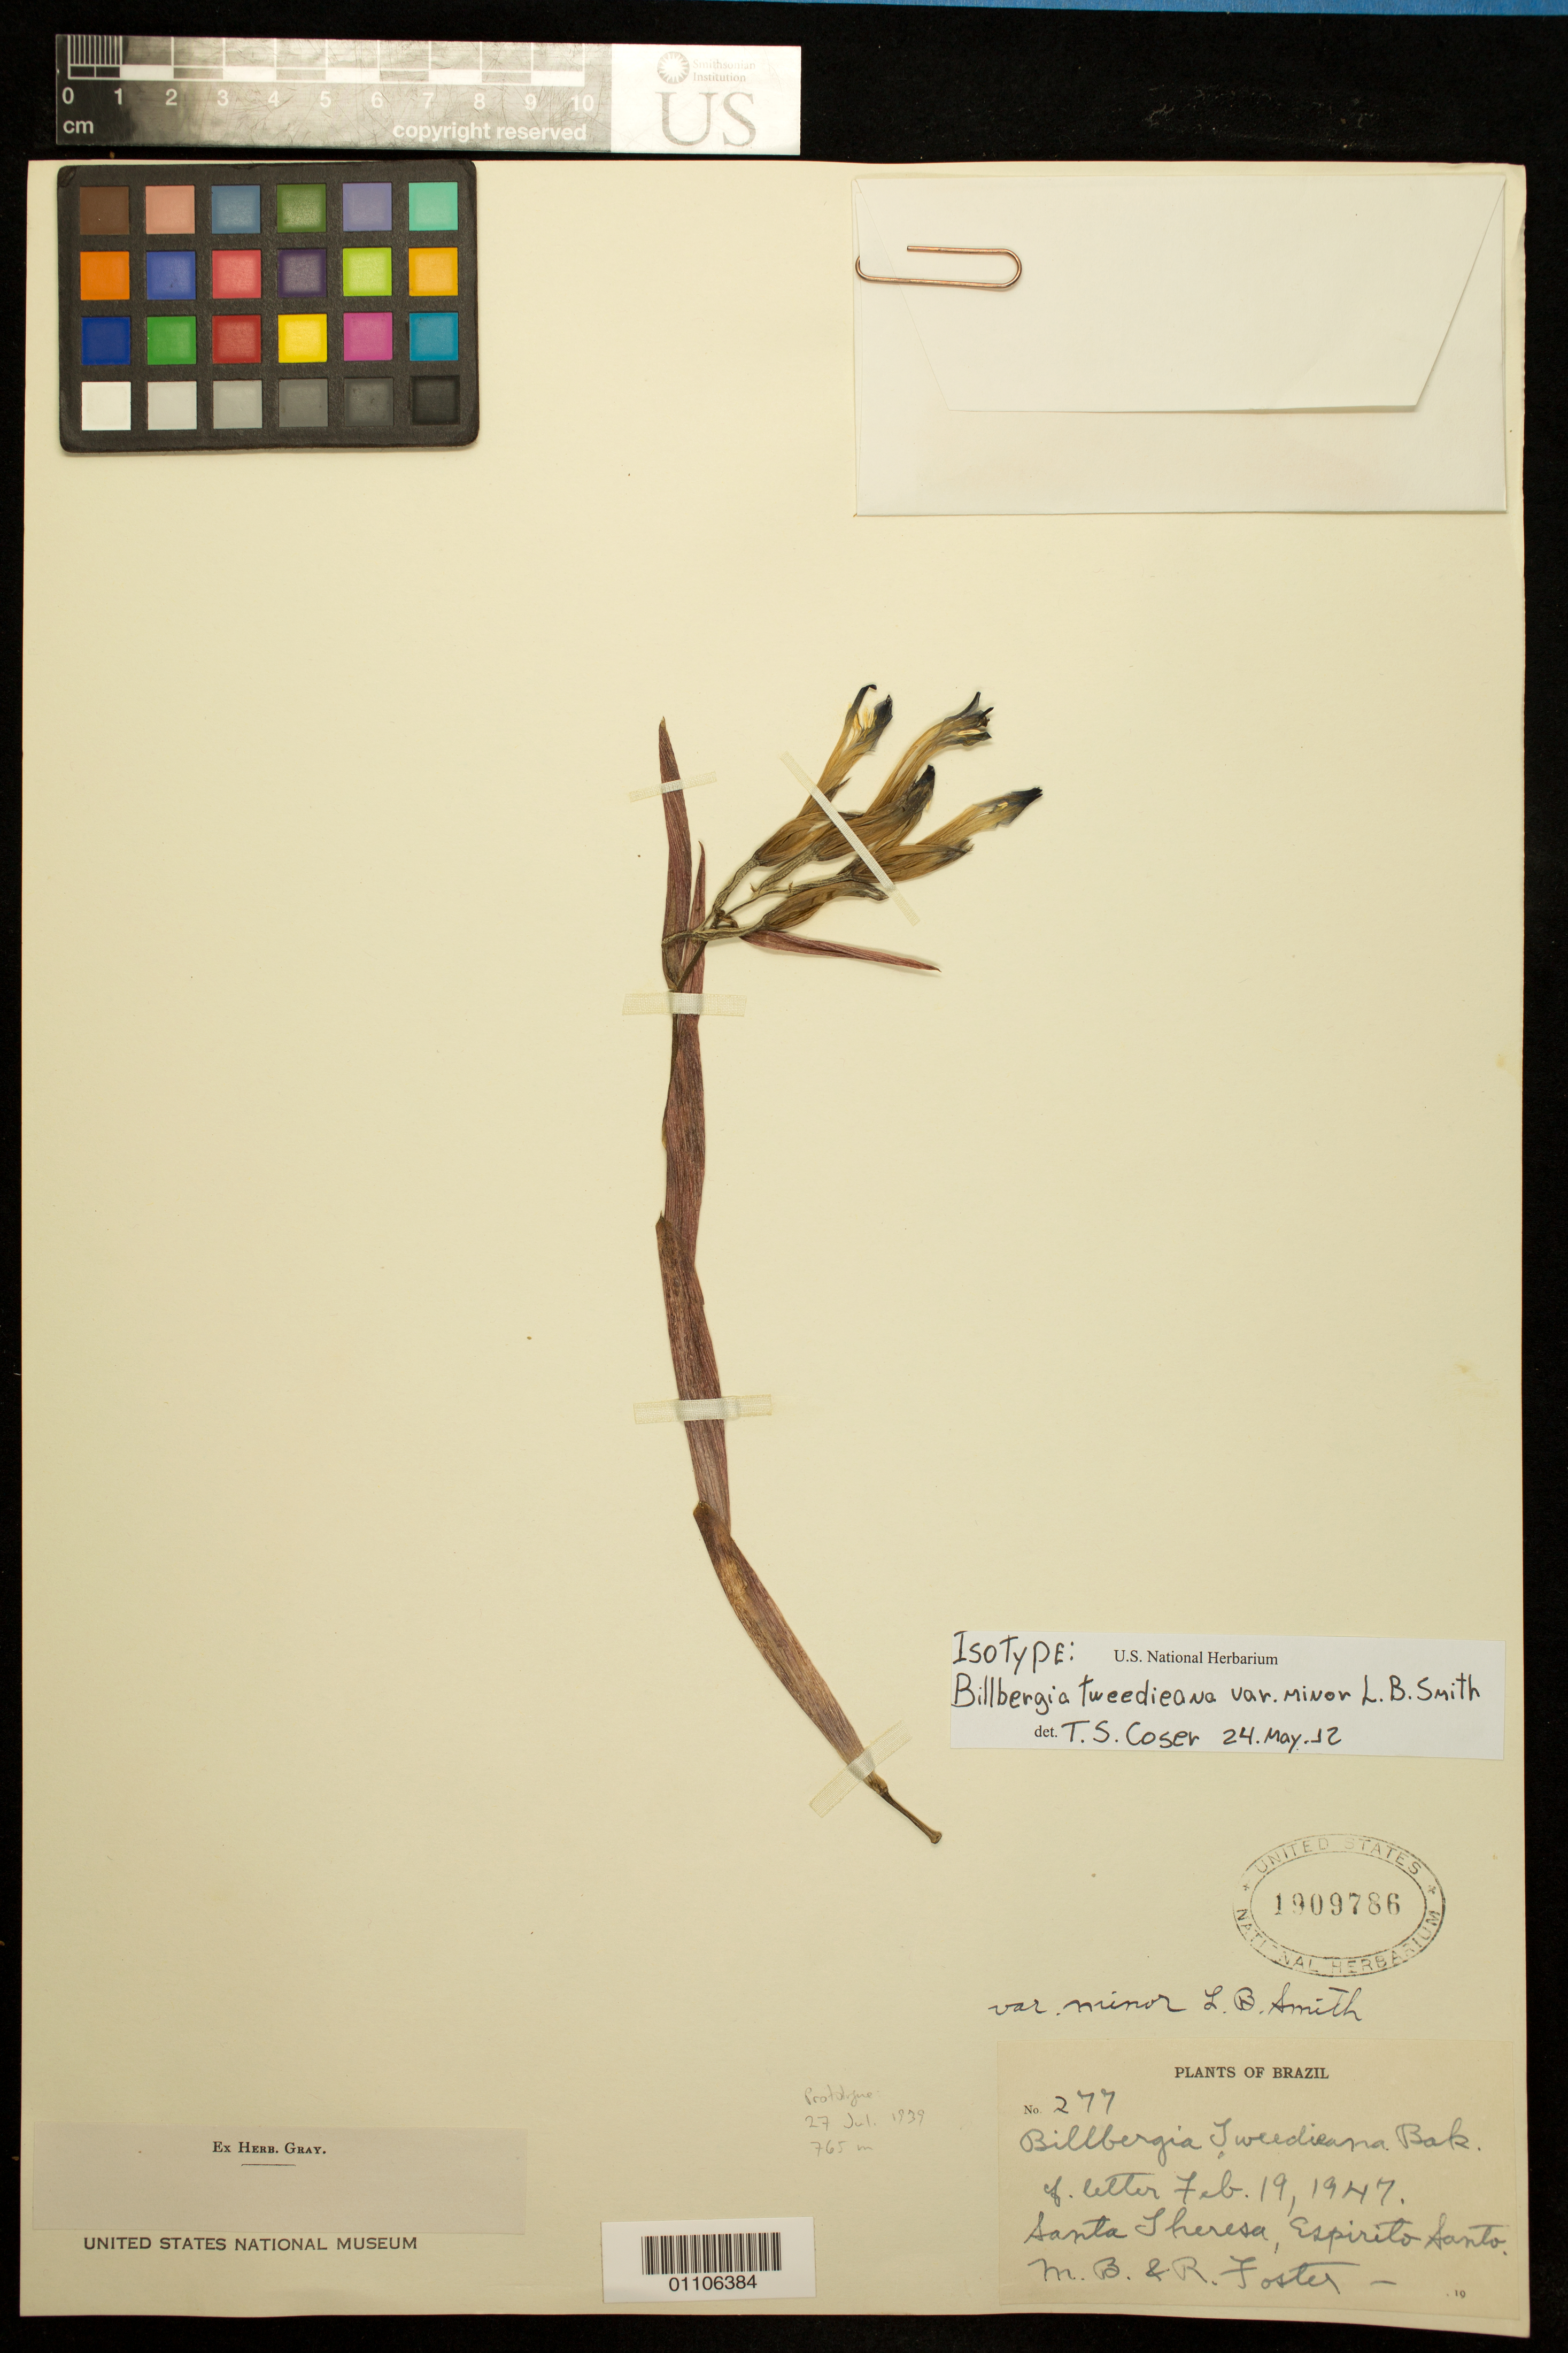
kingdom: Plantae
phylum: Tracheophyta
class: Liliopsida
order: Poales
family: Bromeliaceae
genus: Billbergia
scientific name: Billbergia tweediana var. minor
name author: L.B. Sm.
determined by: Coser, T. S.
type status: Isotype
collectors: M. B. Foster & R. Foster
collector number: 277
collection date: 1939-07-27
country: Brazil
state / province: Espírito Santo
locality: Santa Teresa.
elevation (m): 765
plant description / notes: Collection data not on label taken from protologue.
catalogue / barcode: US 1909786